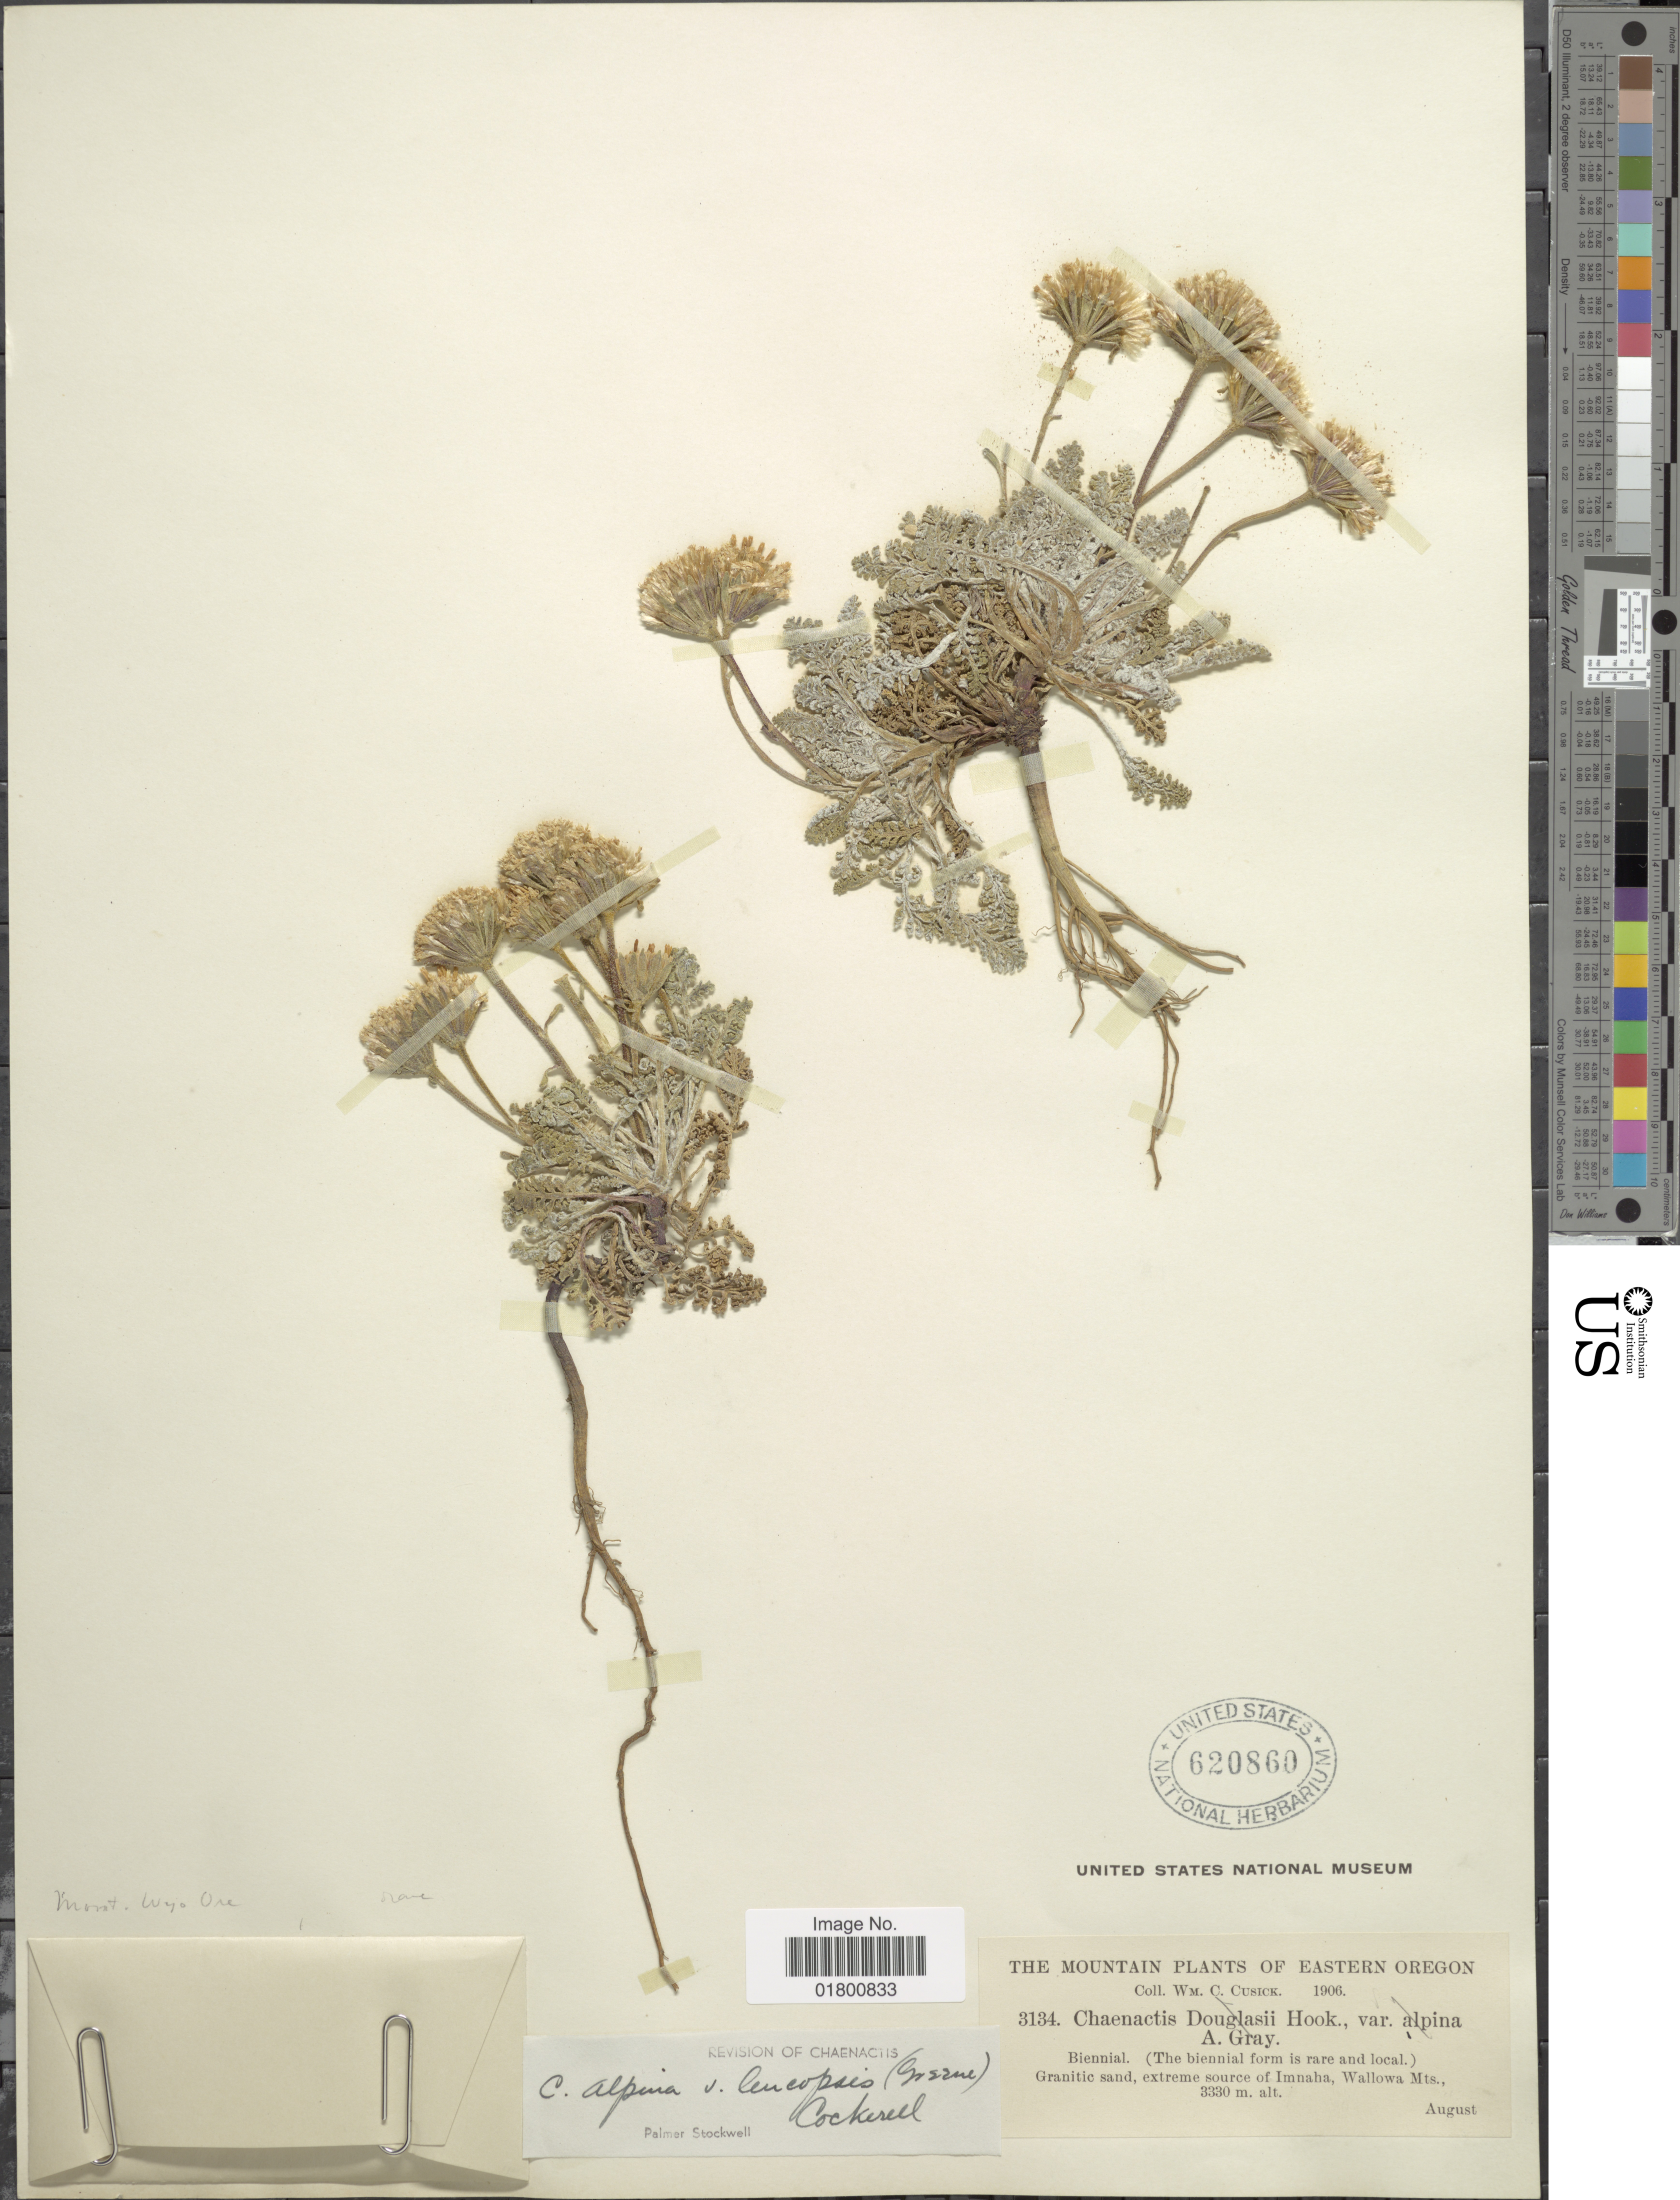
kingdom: Plantae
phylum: Tracheophyta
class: Magnoliopsida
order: Asterales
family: Asteraceae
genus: Chaenactis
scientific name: Chaenactis alpina var. leucopsis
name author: (Greene) Cockerell ex Stockw.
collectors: W. C. Cusick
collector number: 3134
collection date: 1906-08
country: United States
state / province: Idaho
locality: The Mountain plants of Eastern Oregon, Extreme course of Imnaha, Wallowa Mts.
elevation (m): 3330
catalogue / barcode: US 620860